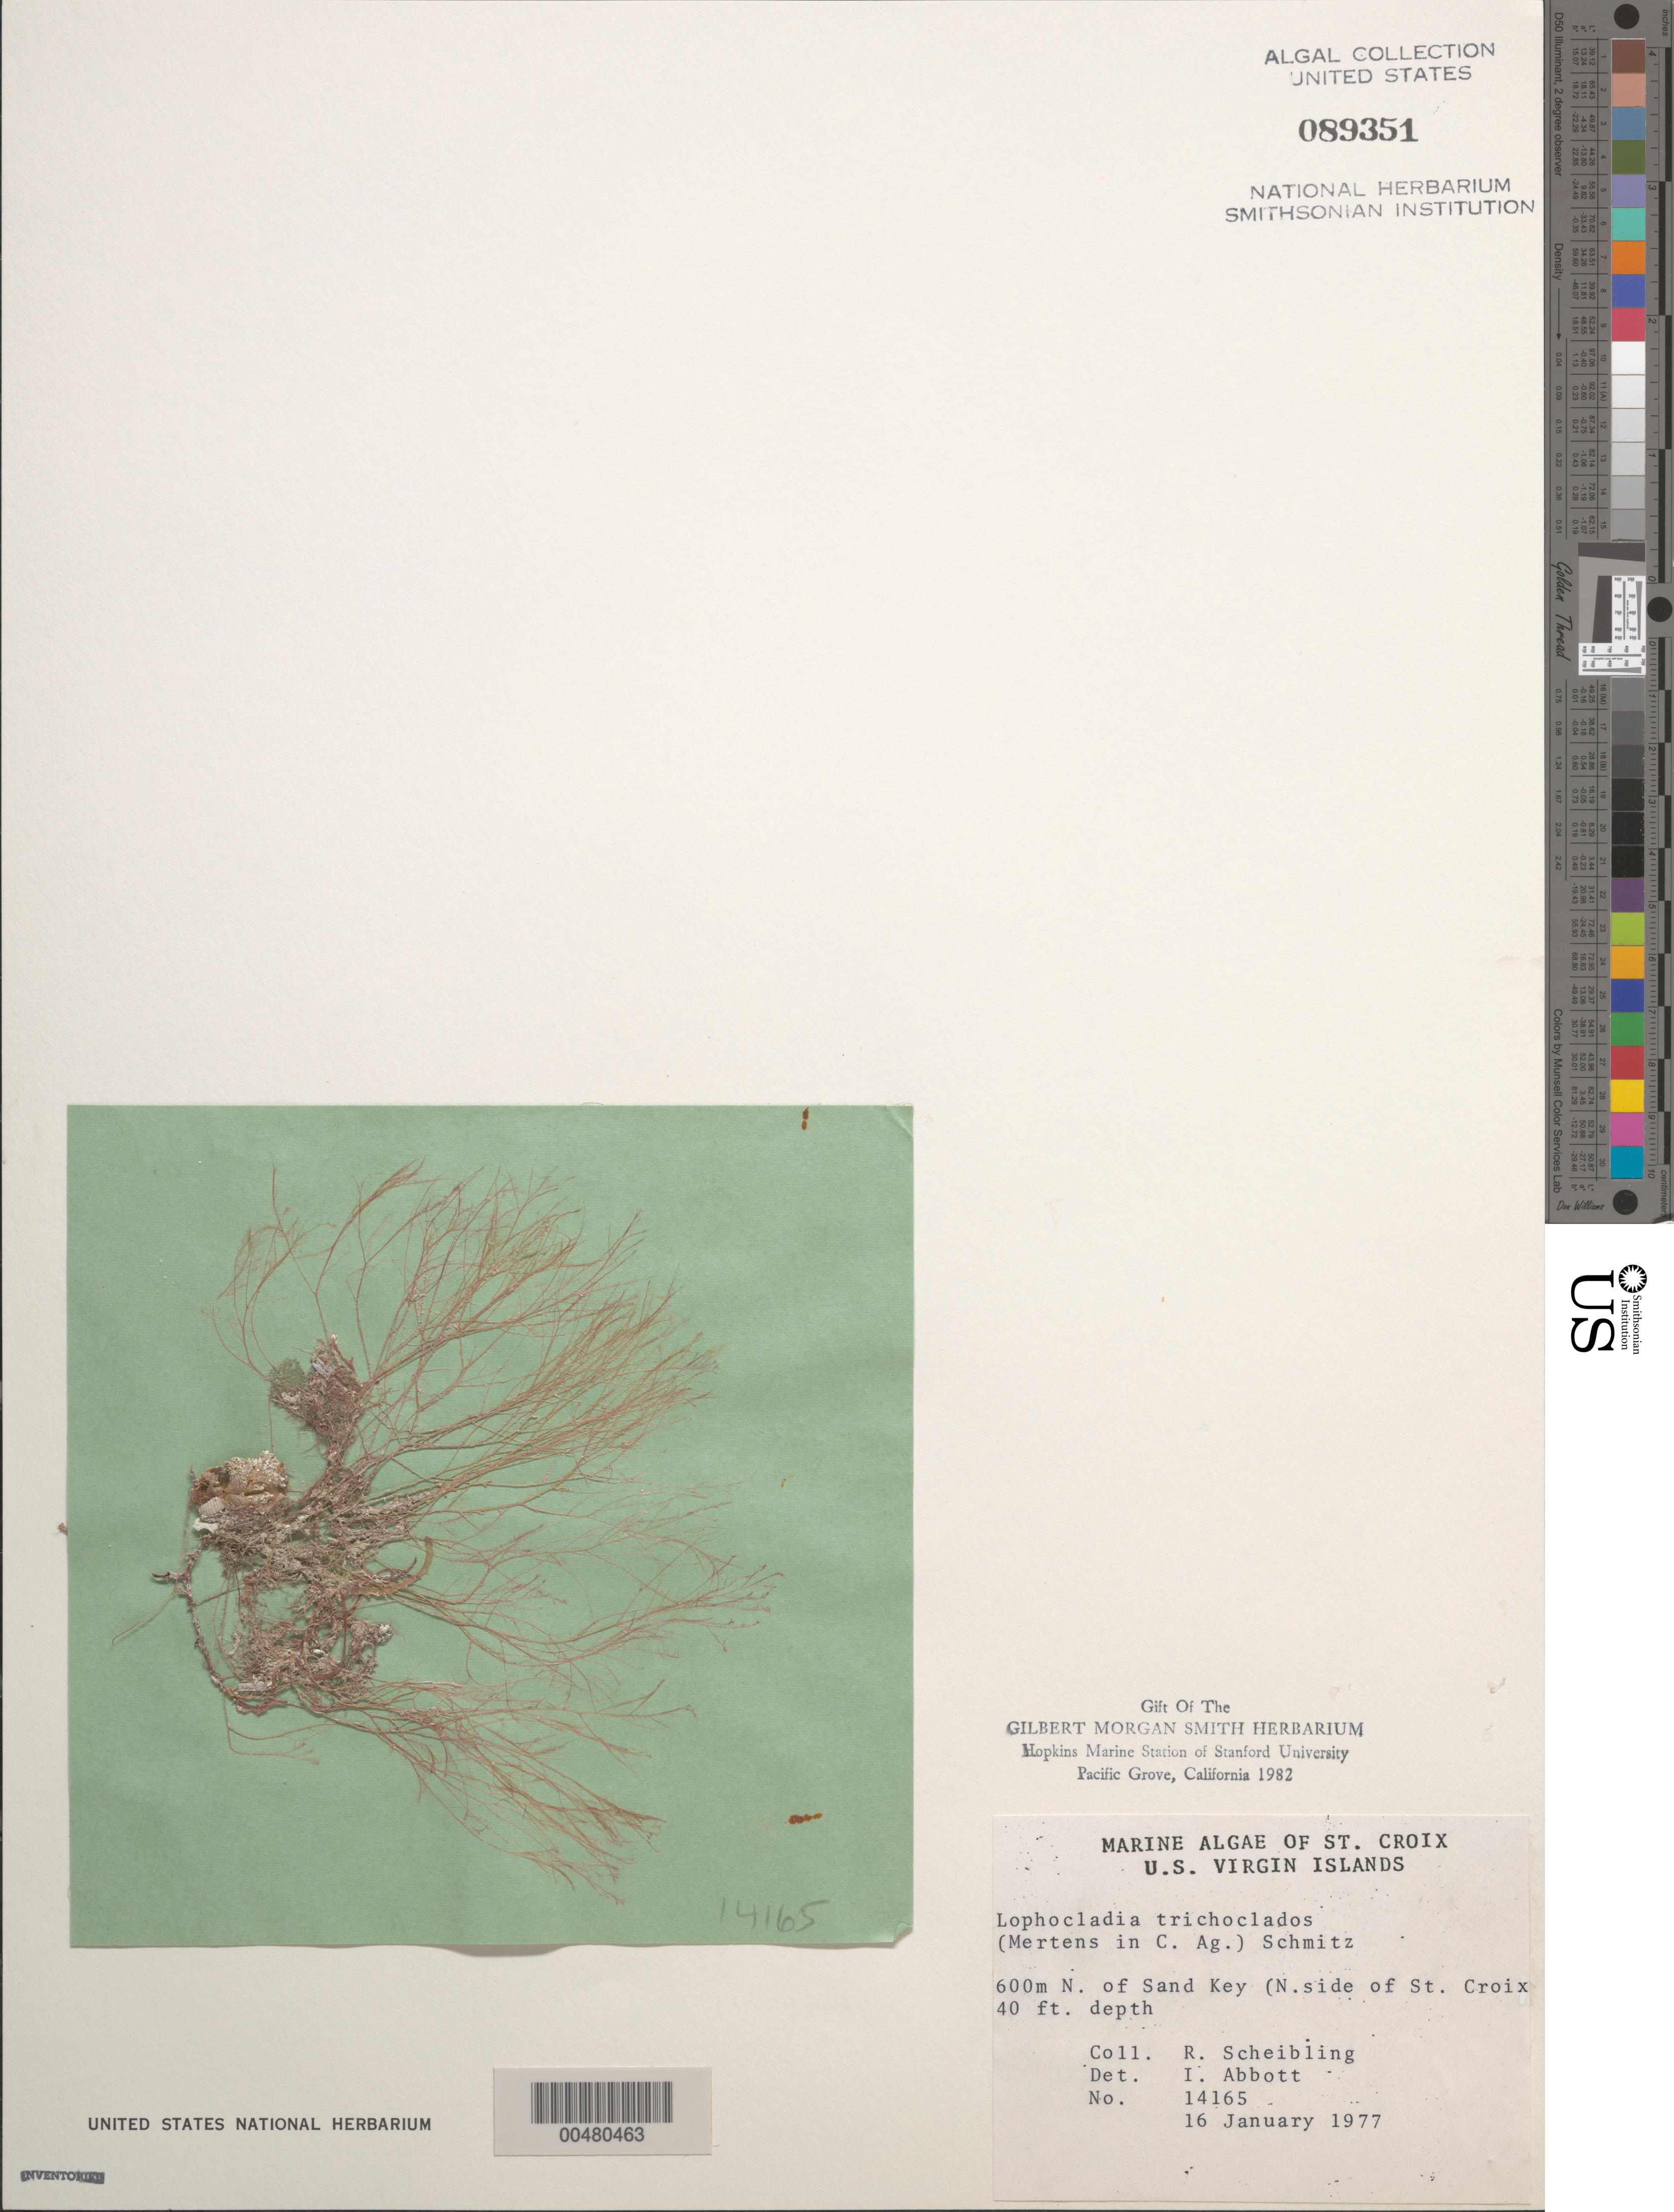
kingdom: Plantae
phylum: Rhodophyta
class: Florideophyceae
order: Ceramiales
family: Rhodomelaceae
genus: Lophocladia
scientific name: Lophocladia trichoclados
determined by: Abbott, Isabella A.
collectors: R. Scheibling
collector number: IAA 14165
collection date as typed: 16 Jan 1977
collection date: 1977-01-16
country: U.S. Virgin Islands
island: St. Croix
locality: North of Sand Key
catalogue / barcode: US 89351